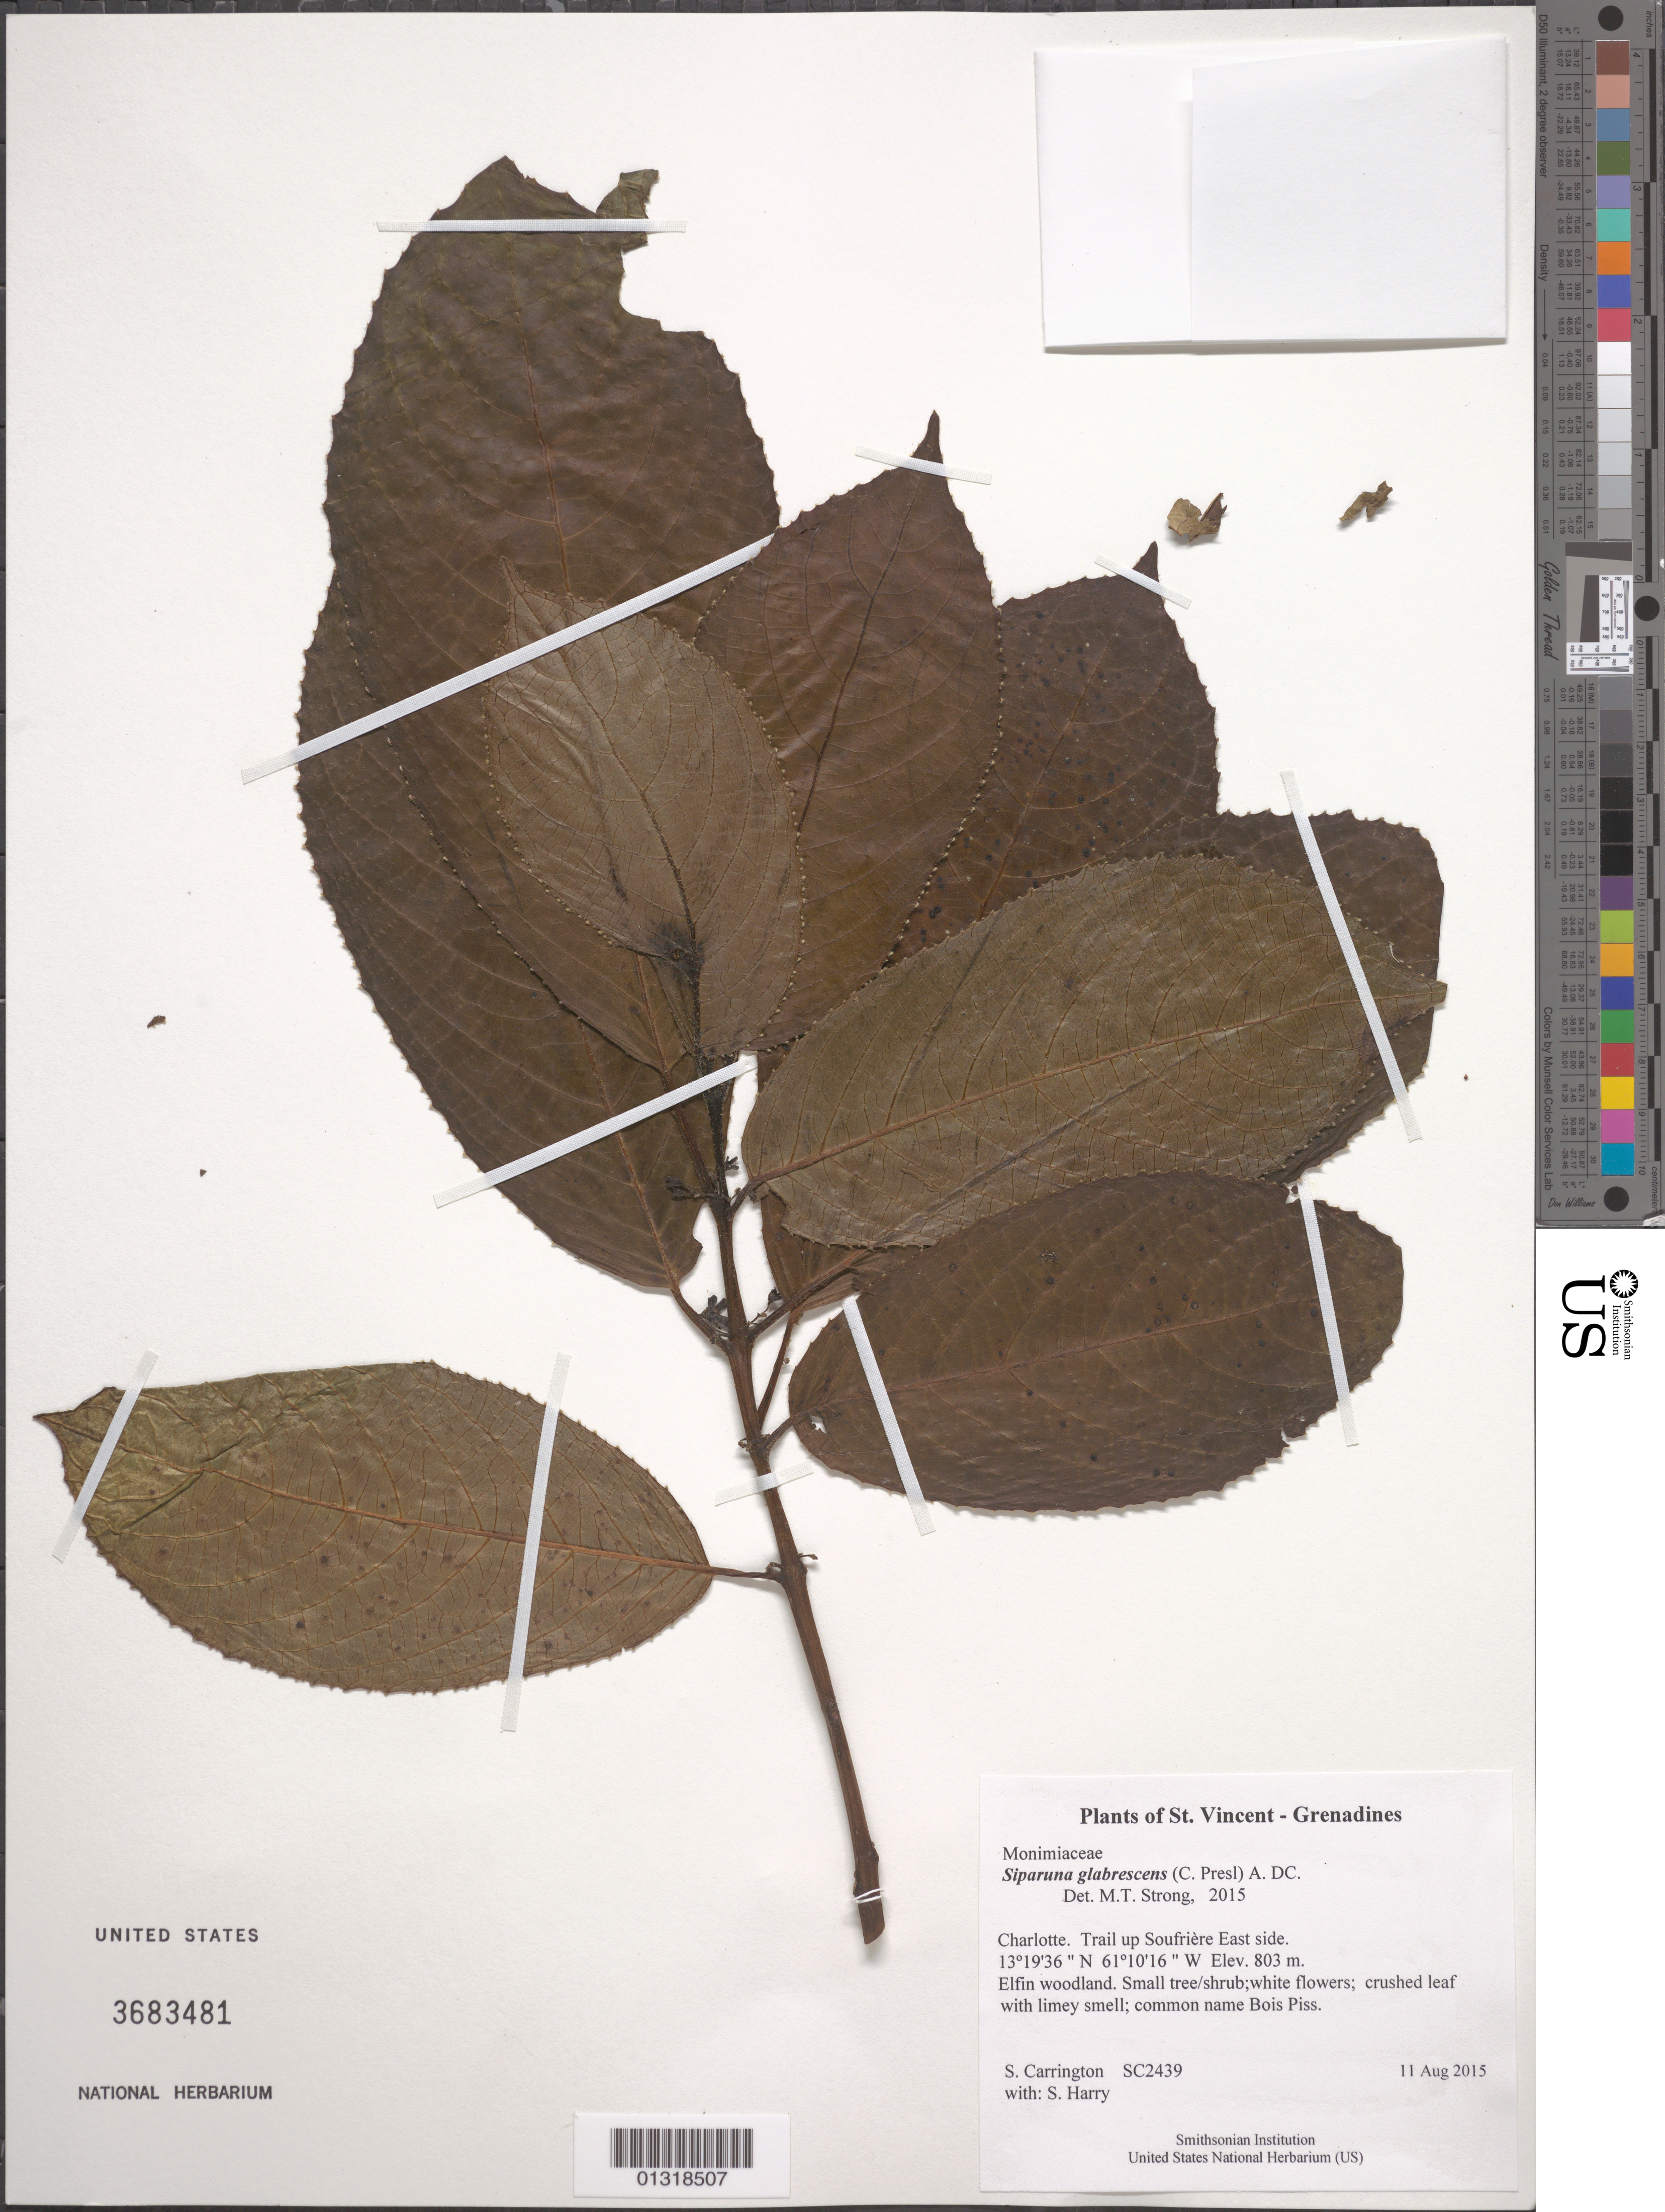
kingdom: Plantae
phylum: Tracheophyta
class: Magnoliopsida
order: Laurales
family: Siparunaceae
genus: Siparuna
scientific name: Siparuna glabrescens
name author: (C. Presl) A. DC.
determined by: Strong, M. T., (US), Smithsonian Institution - National Museum of Natural History (UNITED STATES)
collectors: C. M. S. Carrington & S. Harry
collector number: SC2439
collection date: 2015-08-11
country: St. Vincent - Grenadines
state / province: Charlotte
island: St Vincent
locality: Trail up Soufrière East side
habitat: Elfin woodland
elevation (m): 803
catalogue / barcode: US 3683481